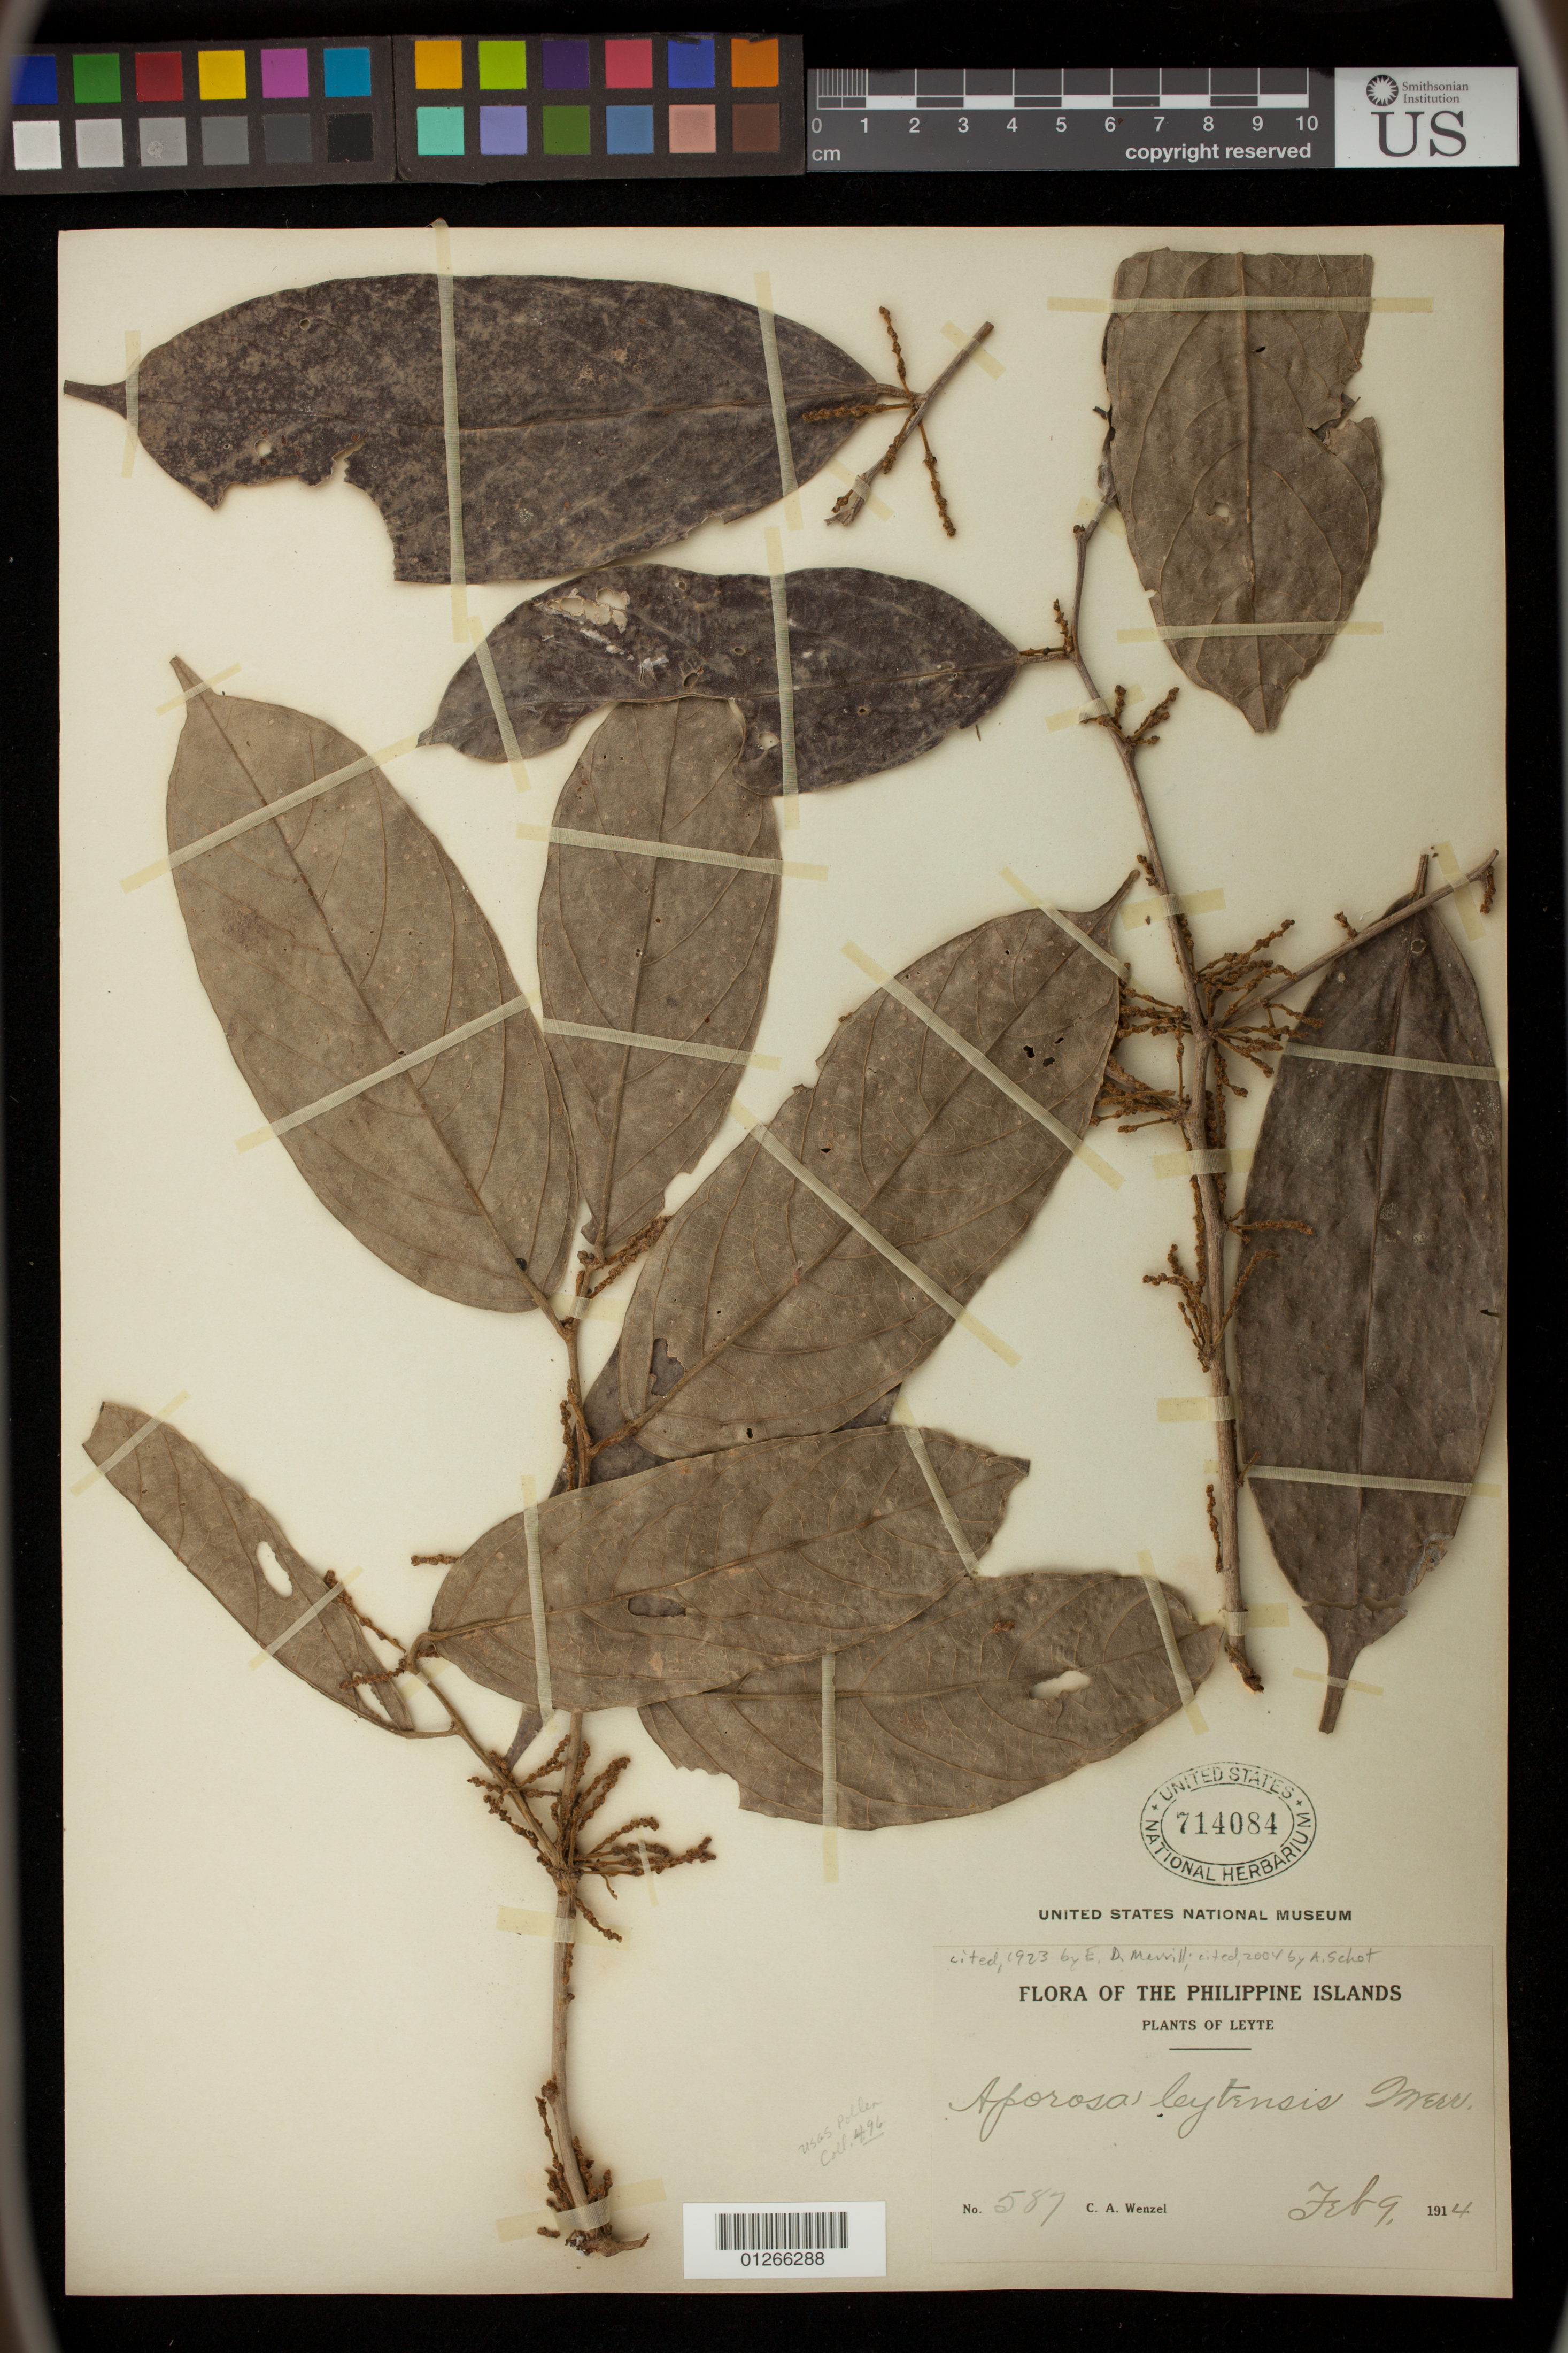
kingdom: Plantae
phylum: Tracheophyta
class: Magnoliopsida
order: Malpighiales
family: Phyllanthaceae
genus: Aporosa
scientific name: Aporosa leytensis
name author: Merr.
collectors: C. Wenzel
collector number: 587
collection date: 1914-02-09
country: Philippines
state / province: Eastern Visayas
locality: Leyte